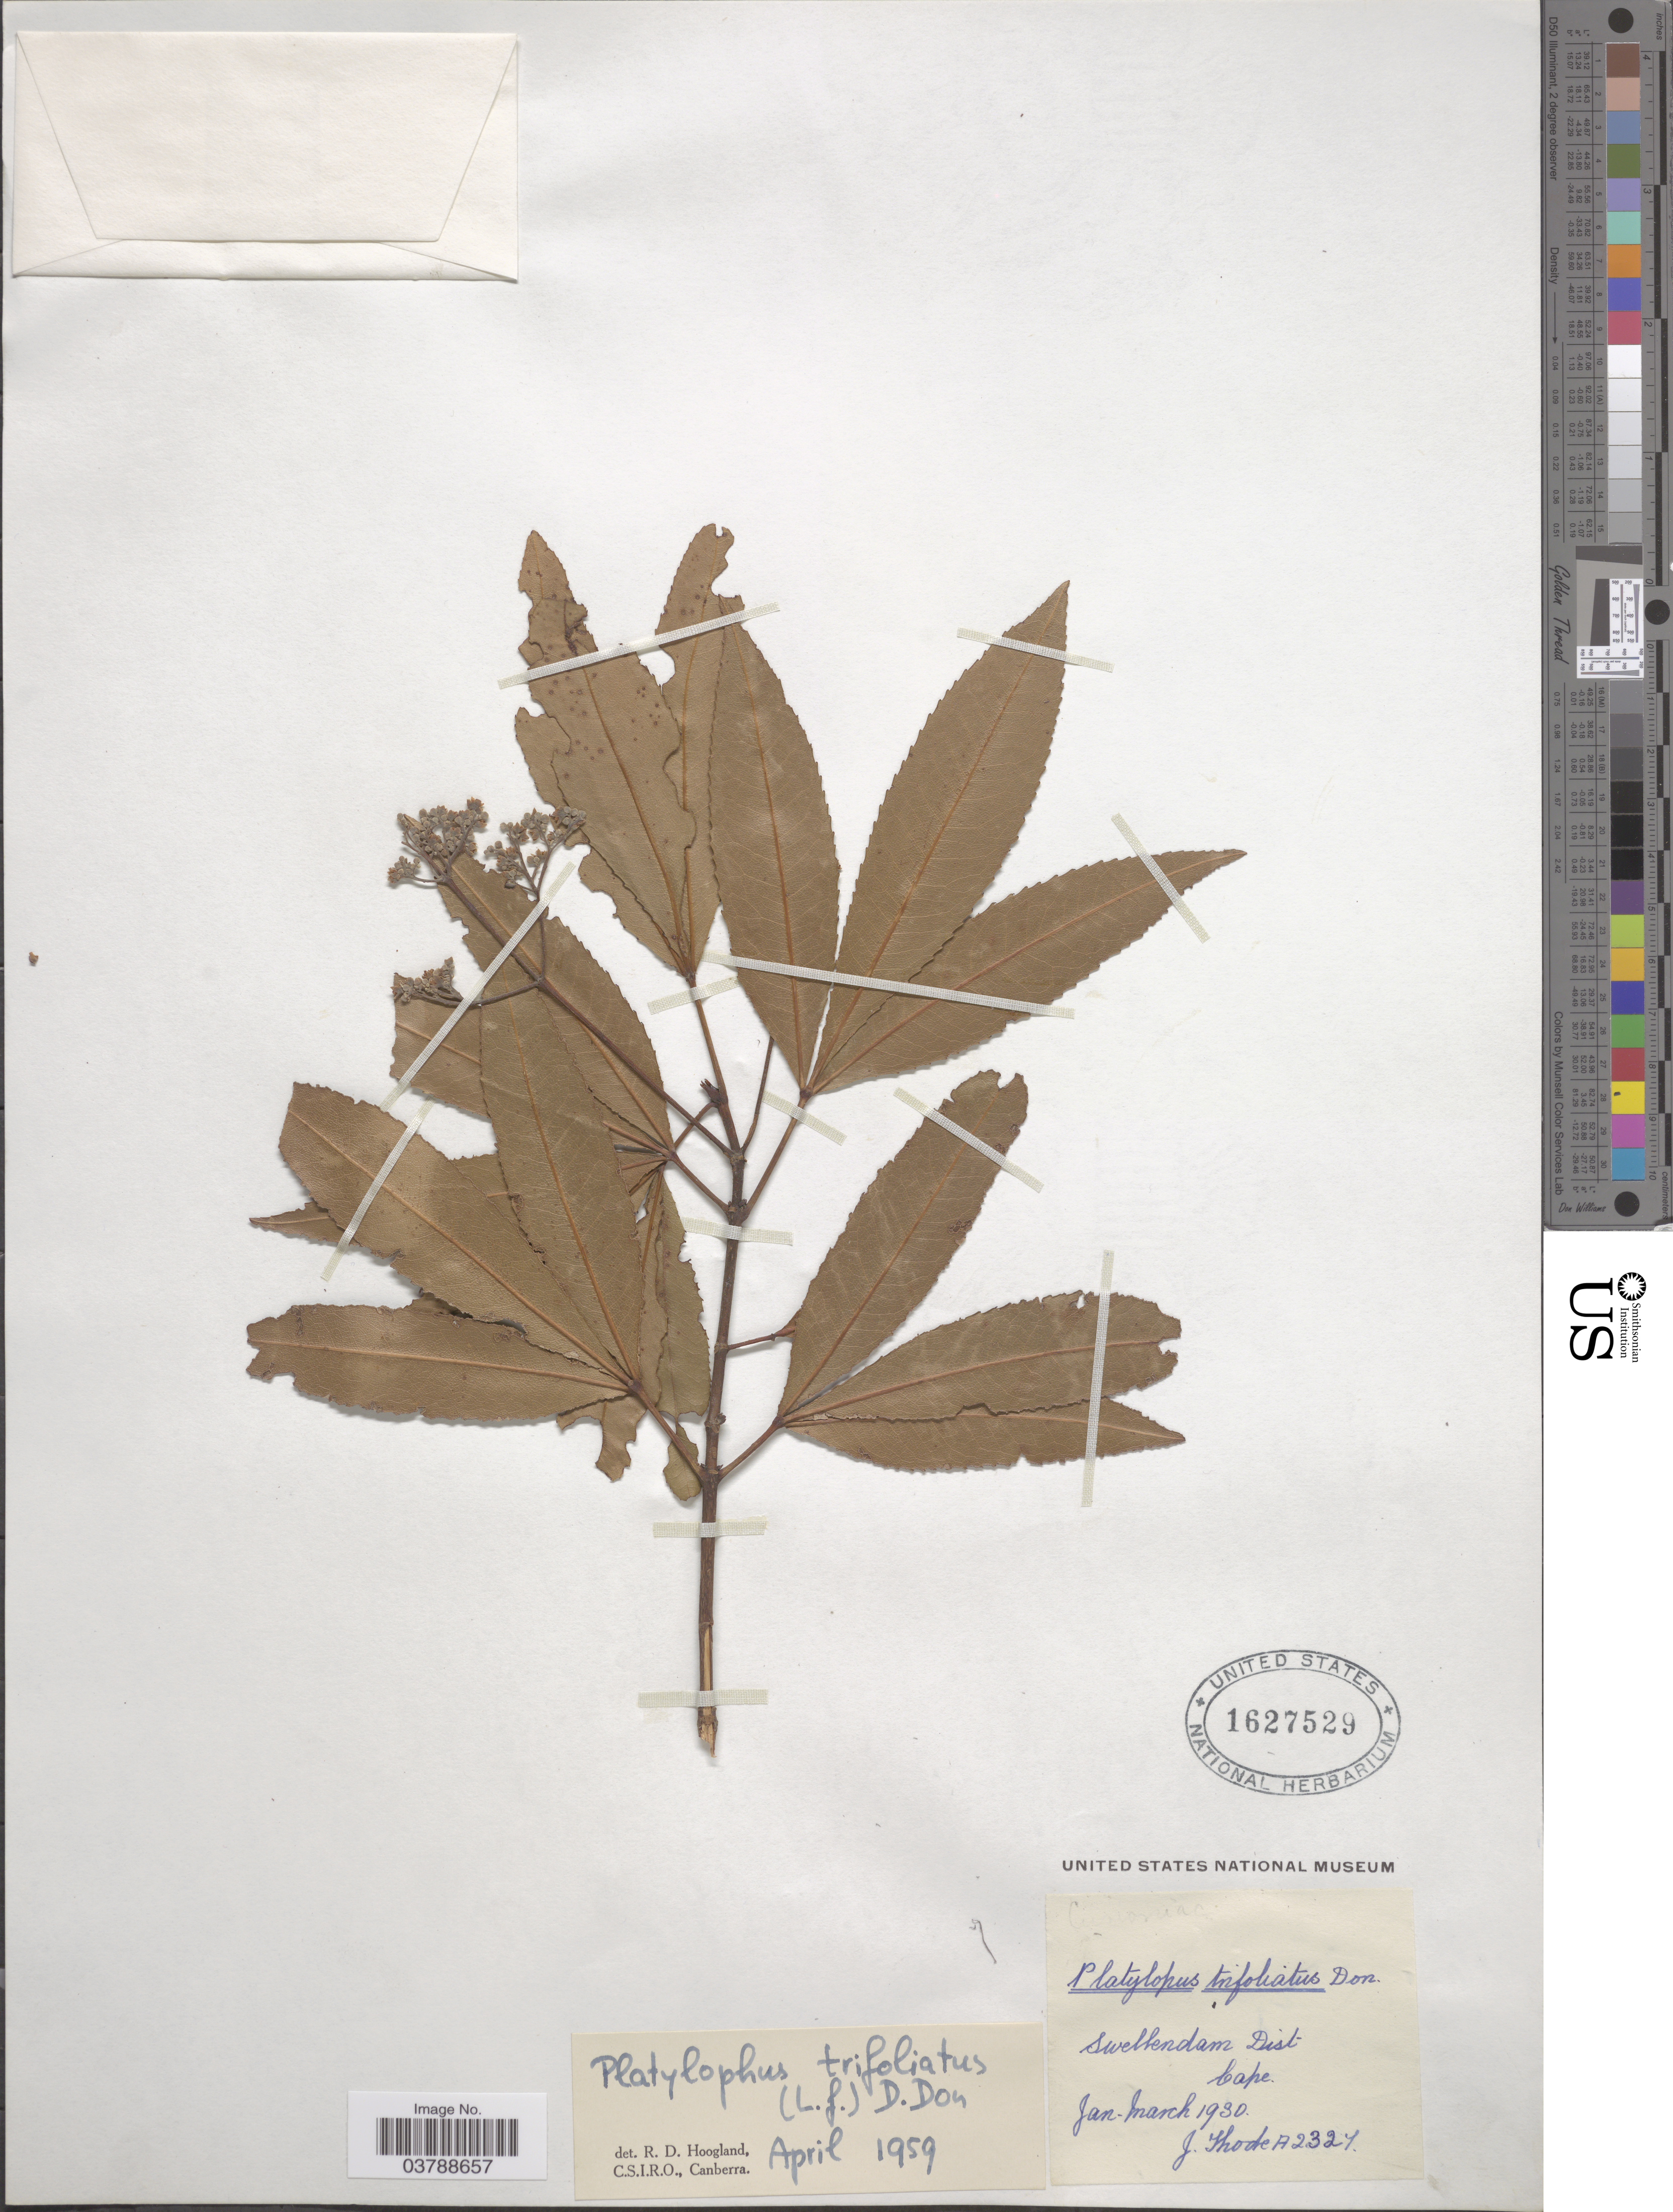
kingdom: Plantae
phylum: Tracheophyta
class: Magnoliopsida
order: Oxalidales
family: Cunoniaceae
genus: Platylophus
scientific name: Platylophus trifoliatus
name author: (L. f.) D. Don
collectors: J. Thode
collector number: A2327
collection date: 1930-01/1930-03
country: South Africa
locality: Swellendam Dist. Cape.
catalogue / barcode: US 1627529